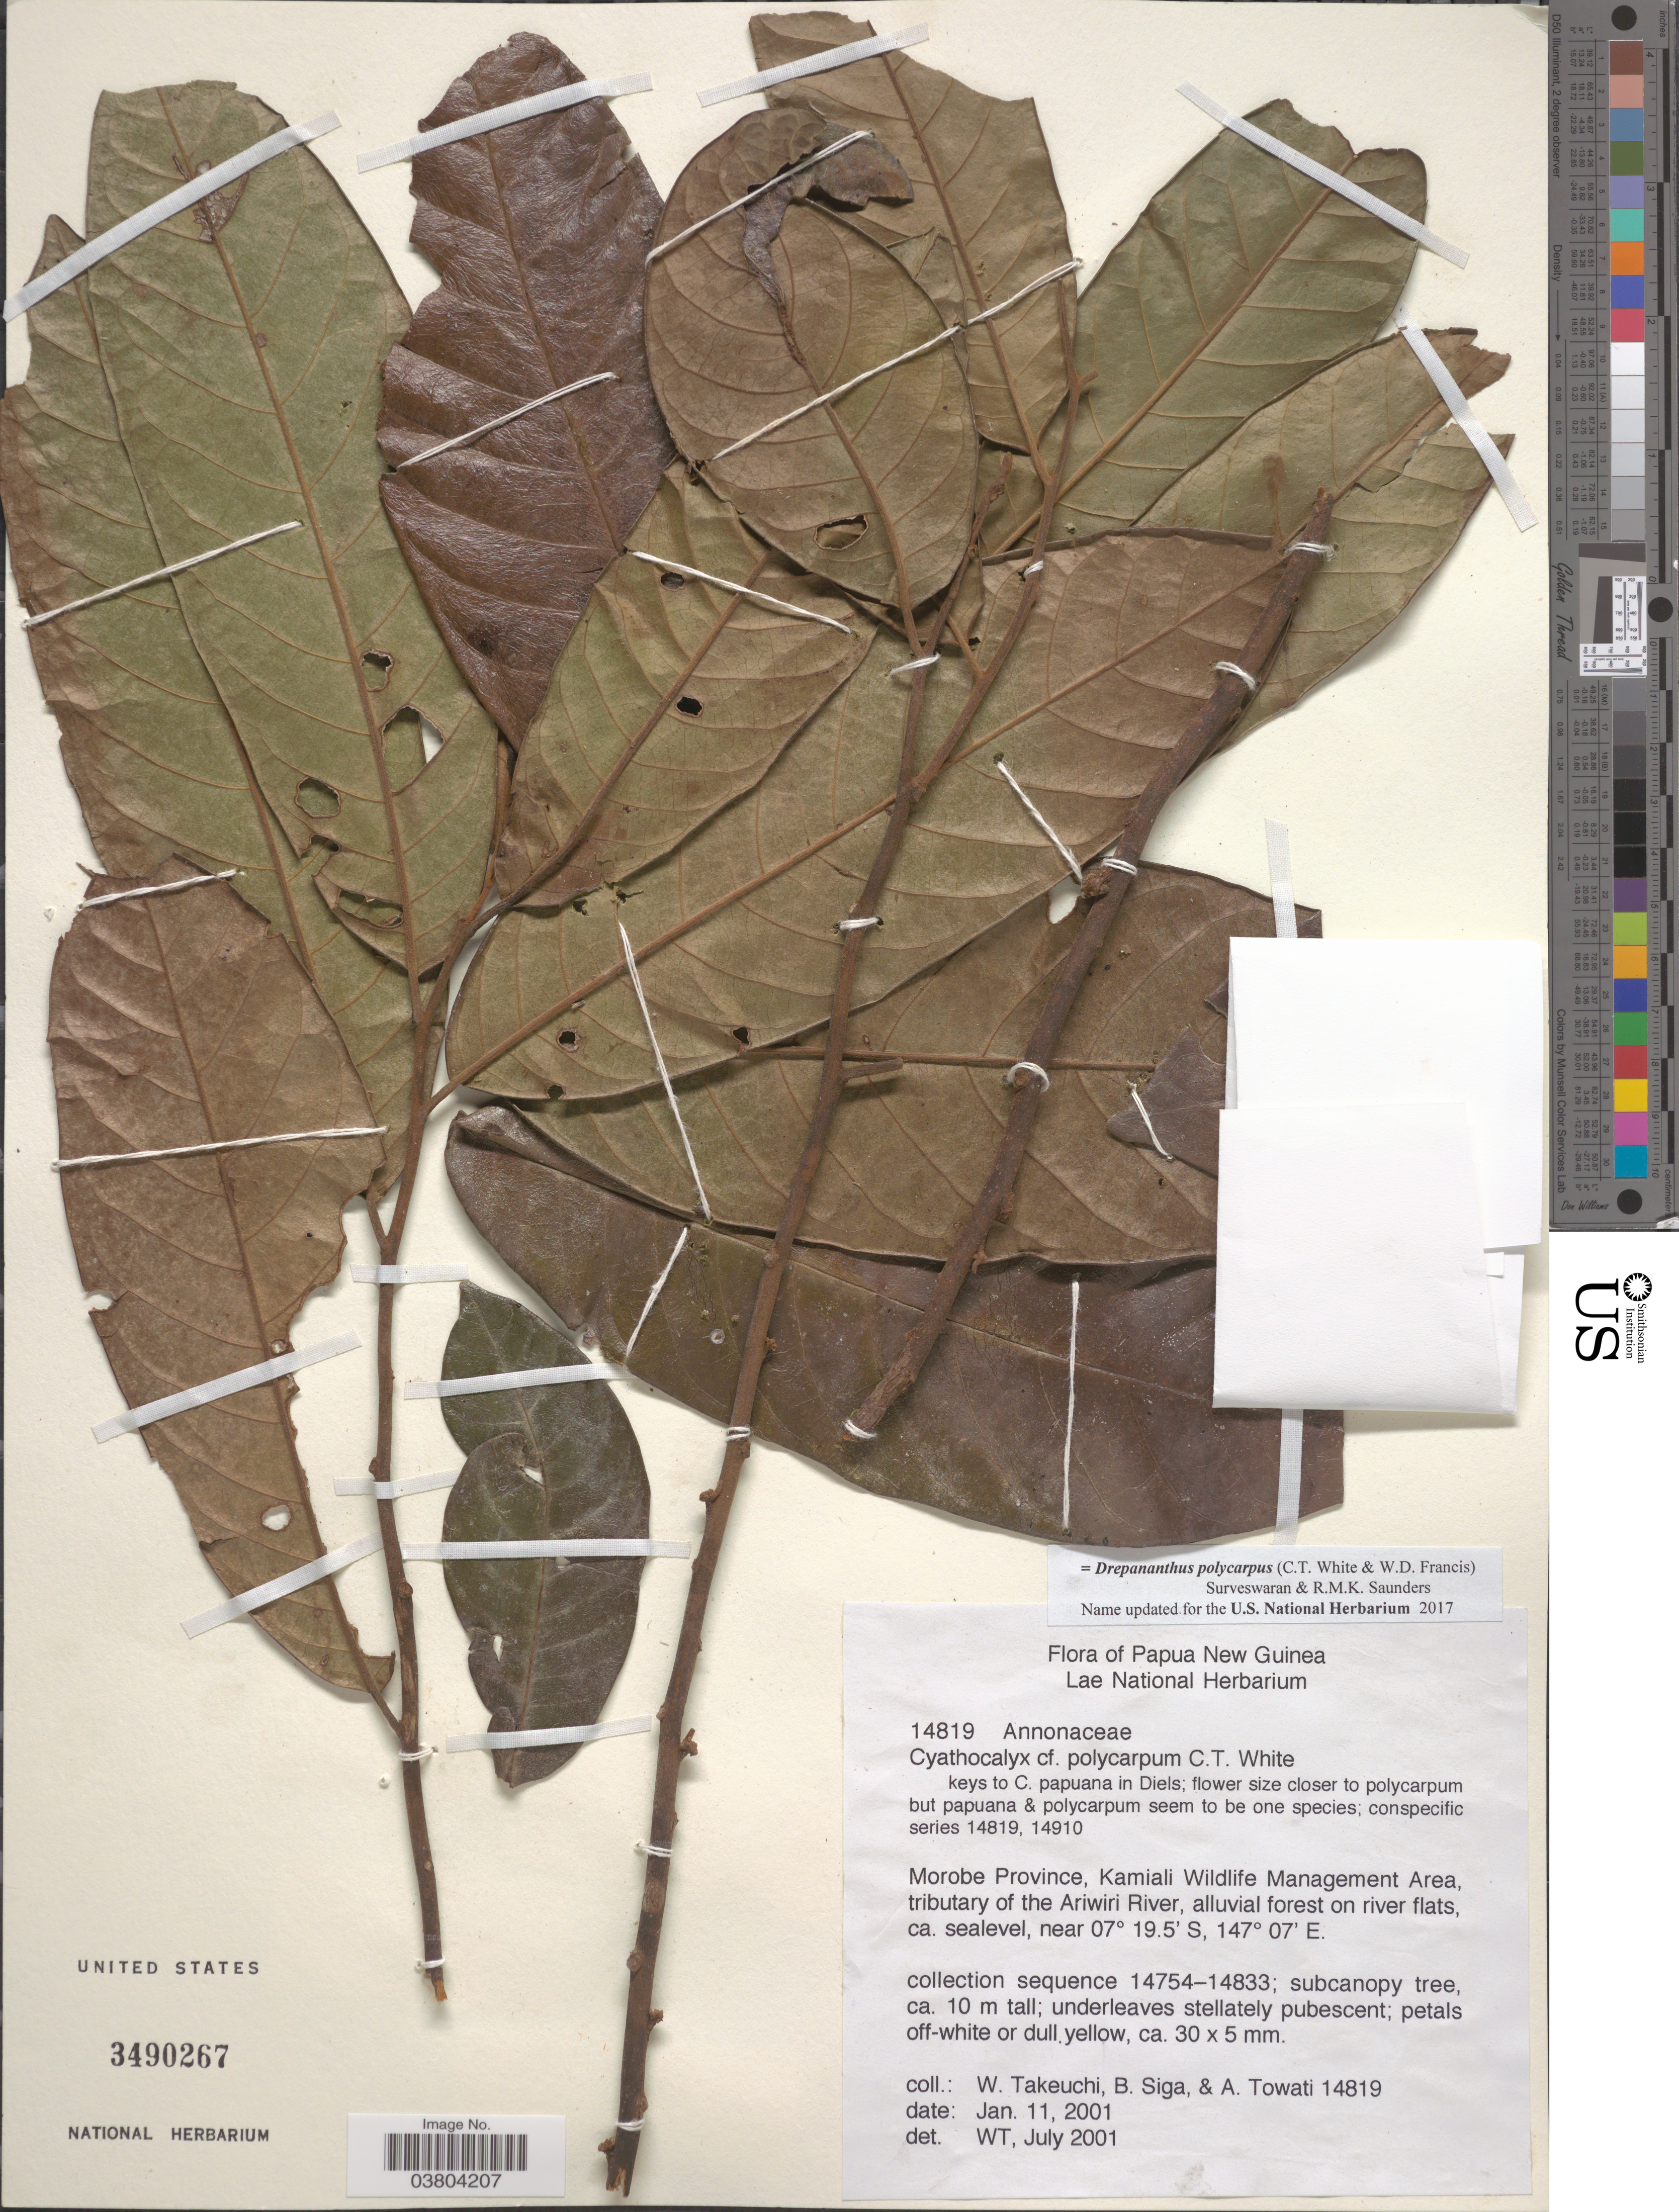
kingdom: Plantae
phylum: Tracheophyta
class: Magnoliopsida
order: Magnoliales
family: Annonaceae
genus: Drepananthus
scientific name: Drepananthus polycarpus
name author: (C.T. White & W.D. Francis) Surveswaran & R.M.K. Saunders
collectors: W. Takeuchi, B. Siga & A. Towati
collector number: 14819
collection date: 2001-01-11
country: Papua New Guinea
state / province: Morobe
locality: Kamiali Wildlife Management Area, tributary of the Ariwiri River.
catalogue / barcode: US 3490267